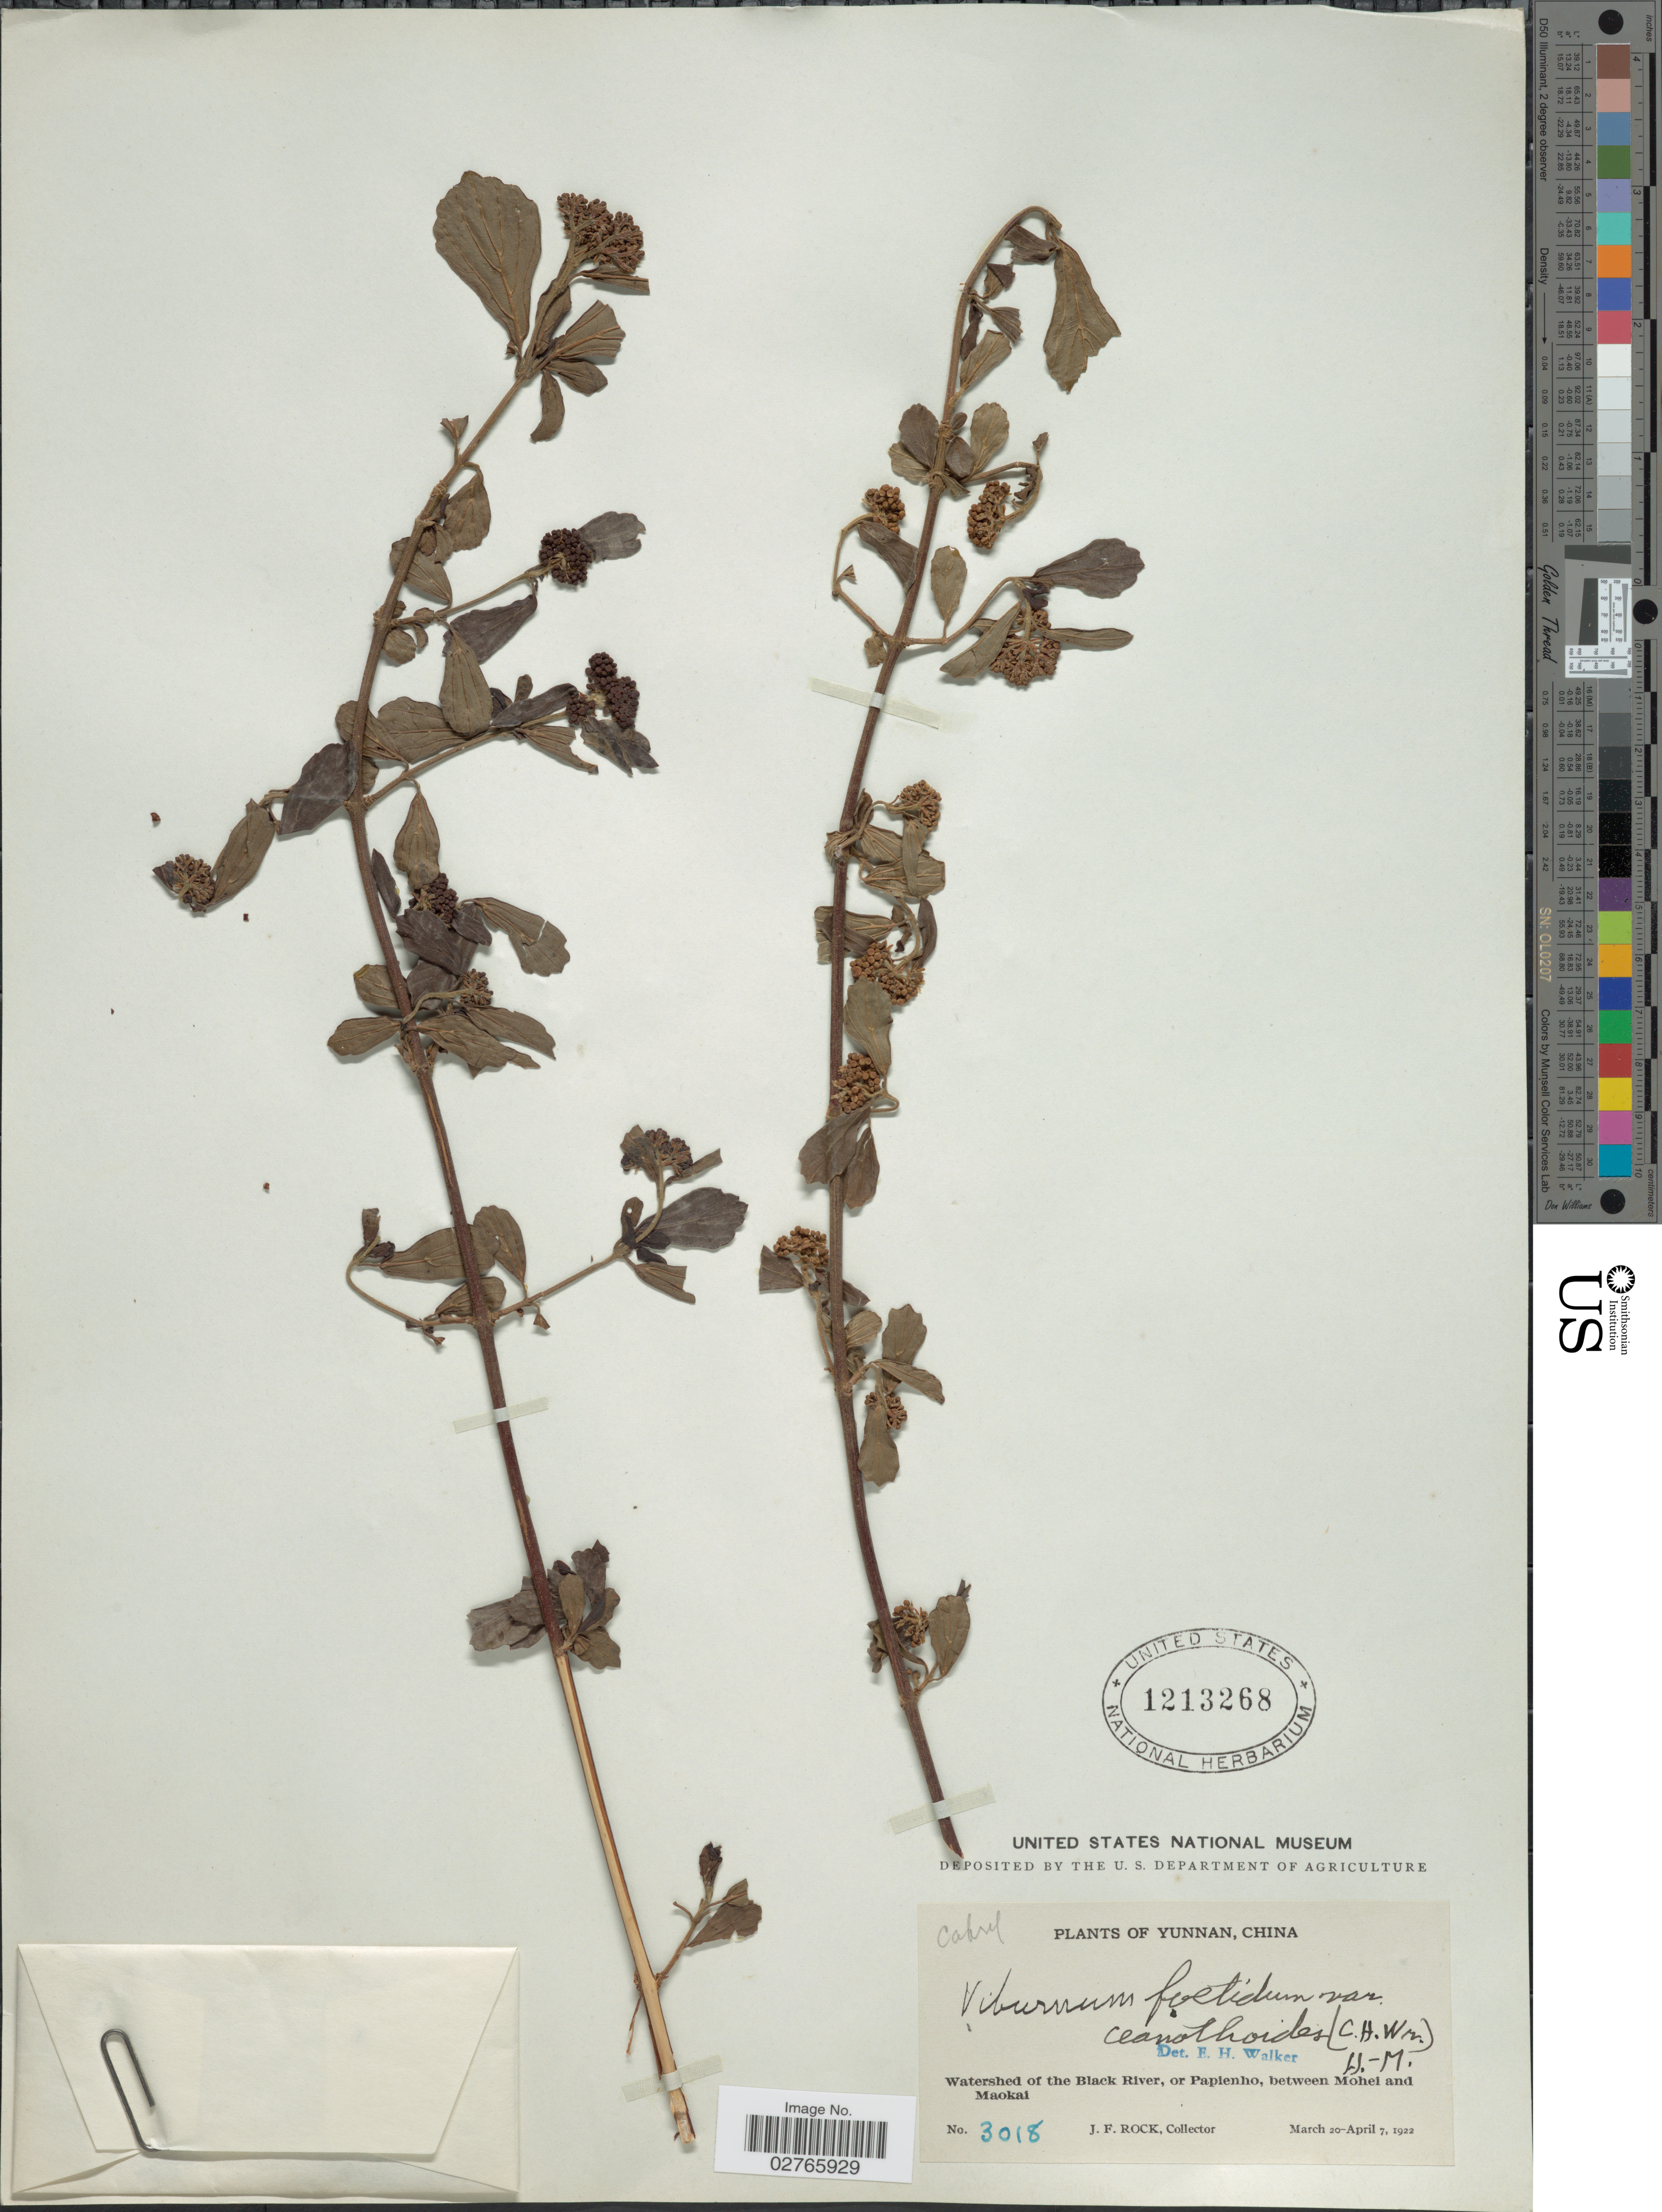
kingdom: Plantae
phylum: Tracheophyta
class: Magnoliopsida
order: Dipsacales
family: Viburnaceae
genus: Viburnum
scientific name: Viburnum foetidum var. ceanothoides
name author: (C.H. Wright) Hand.-Mazz.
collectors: J. Rock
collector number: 3018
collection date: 1922-03-20/1922-04-07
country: China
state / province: Yunnan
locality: Watershed of the Black River, or Papienho, between Mohel and Maokai.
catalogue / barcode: US 1213268